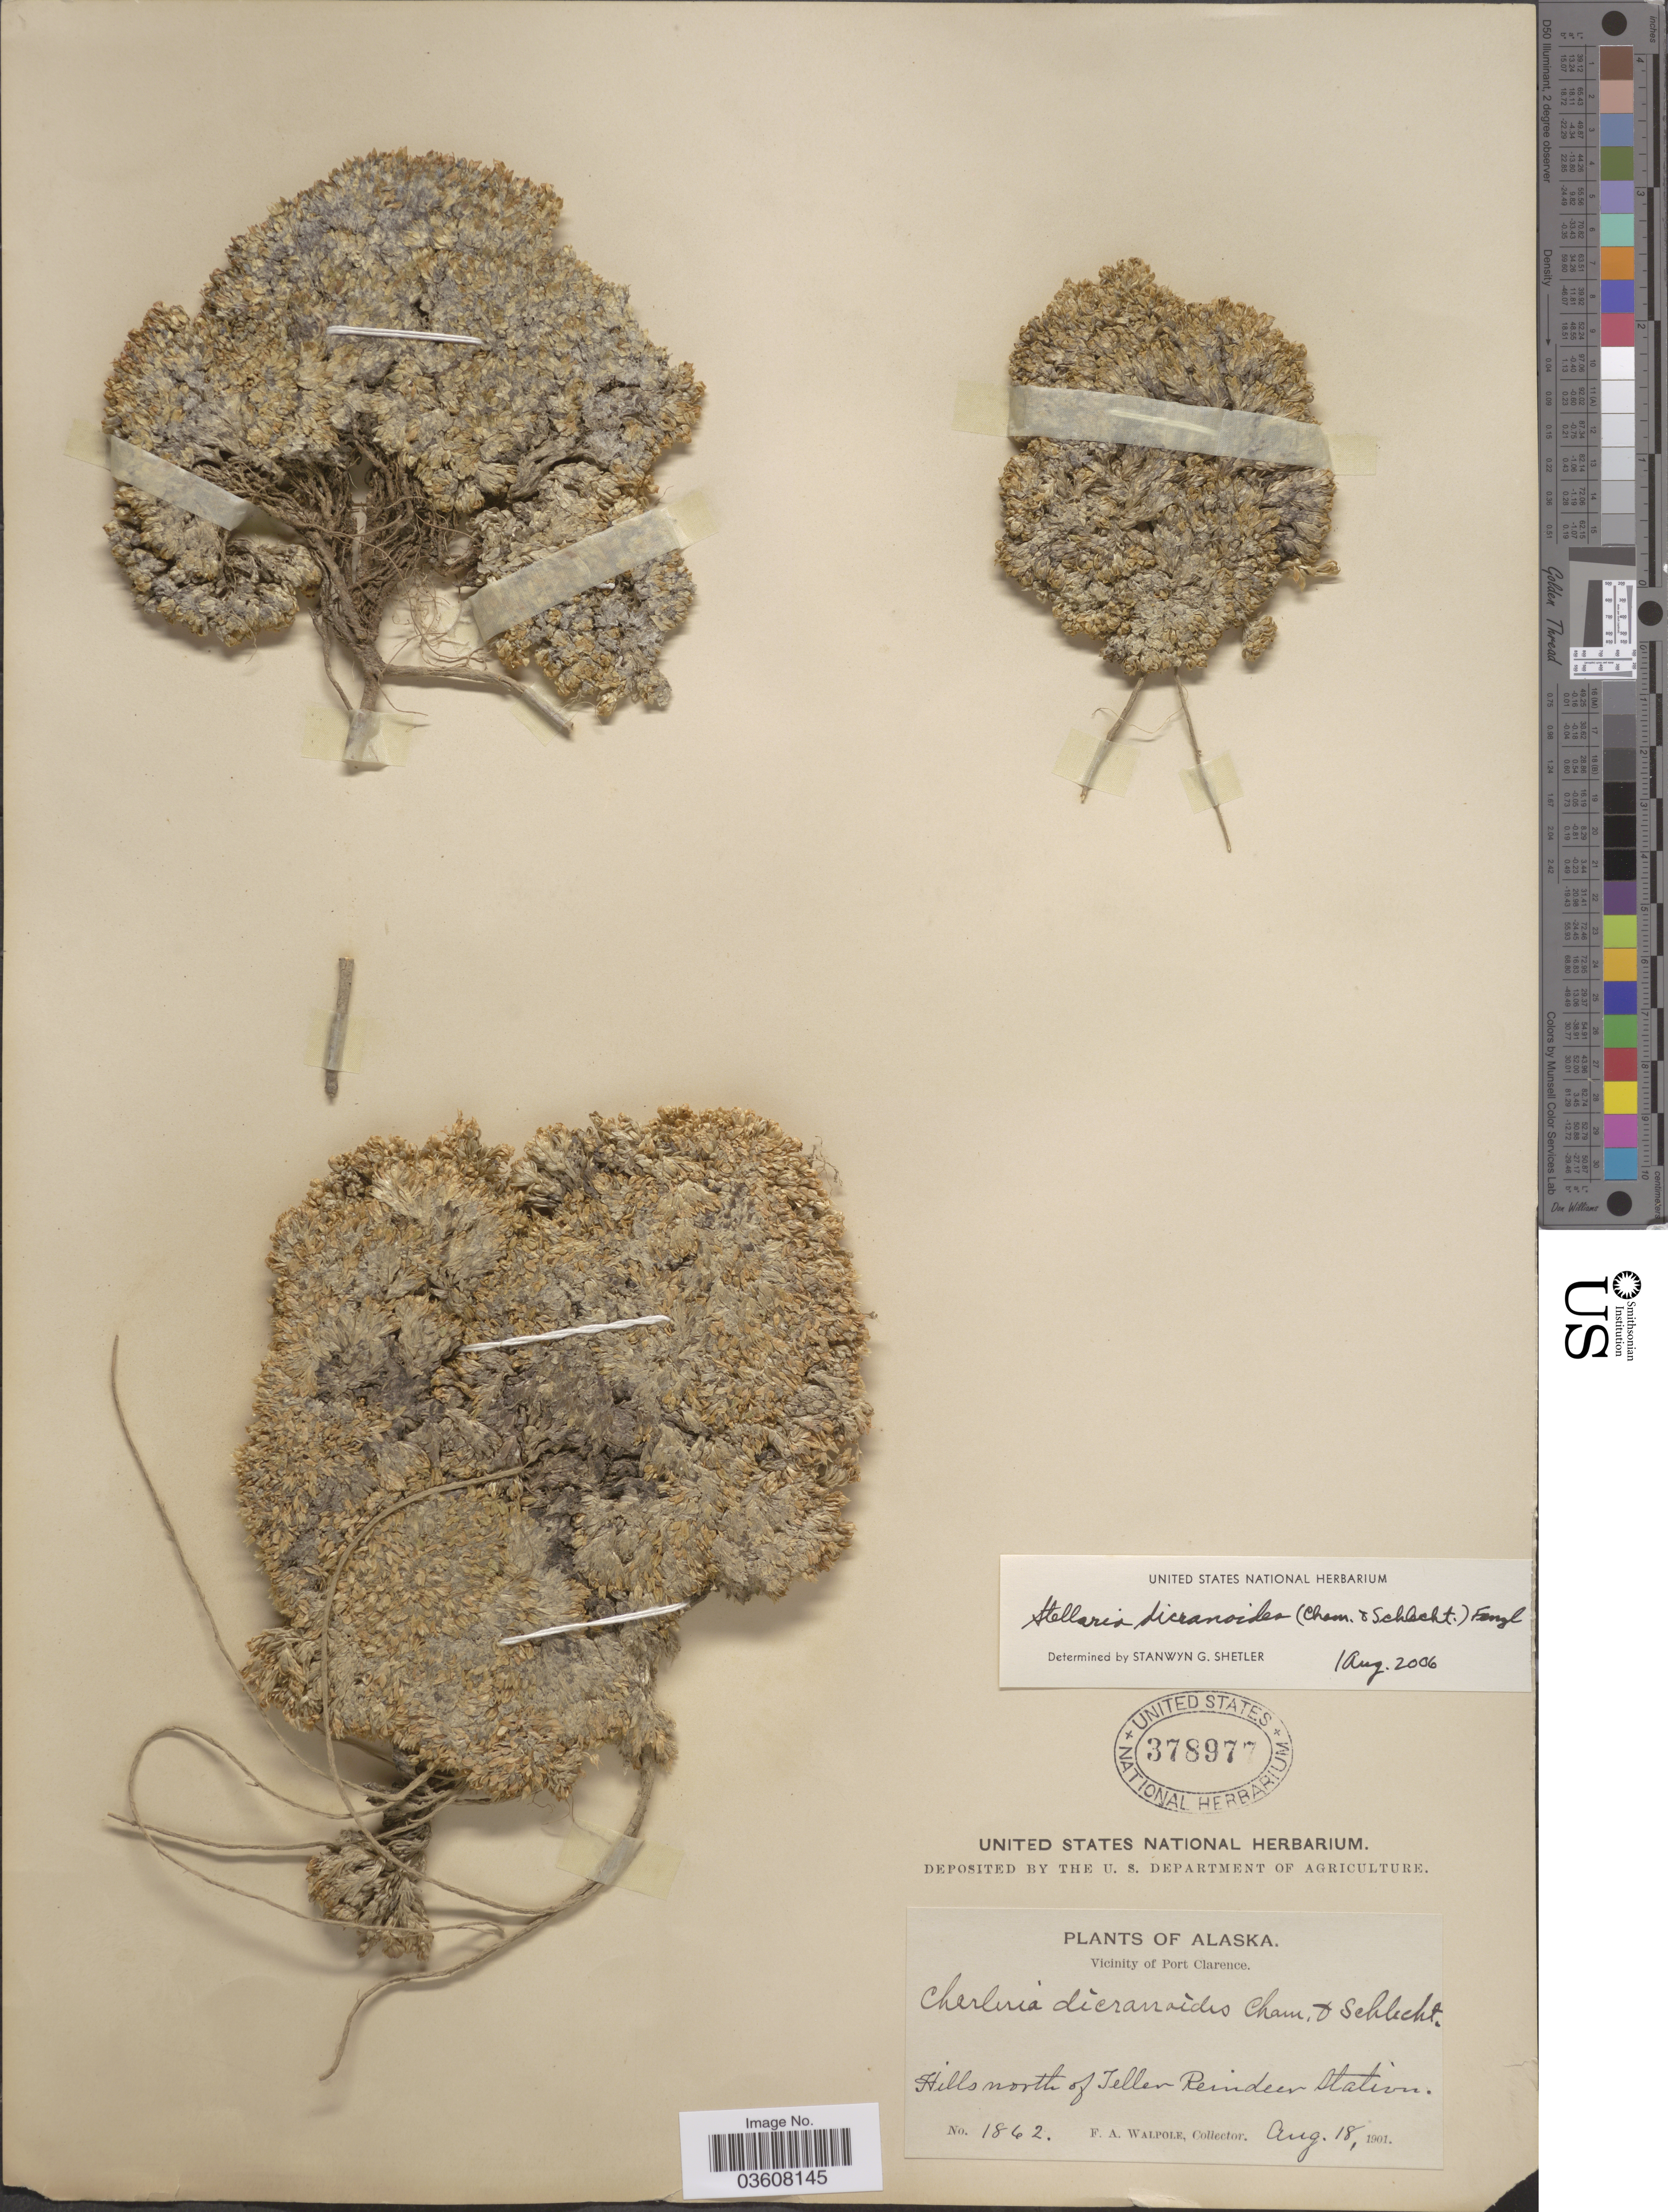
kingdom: Plantae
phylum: Tracheophyta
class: Magnoliopsida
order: Caryophyllales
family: Caryophyllaceae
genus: Stellaria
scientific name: Stellaria dicranoides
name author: (Cham. & Schltdl.) Fenzl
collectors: F. Walpole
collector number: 1862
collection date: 1901-08-18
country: United States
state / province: Alaska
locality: Vicinity of Port Clarence. Hills north of Teller Reindeer Station.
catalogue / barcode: US 378977